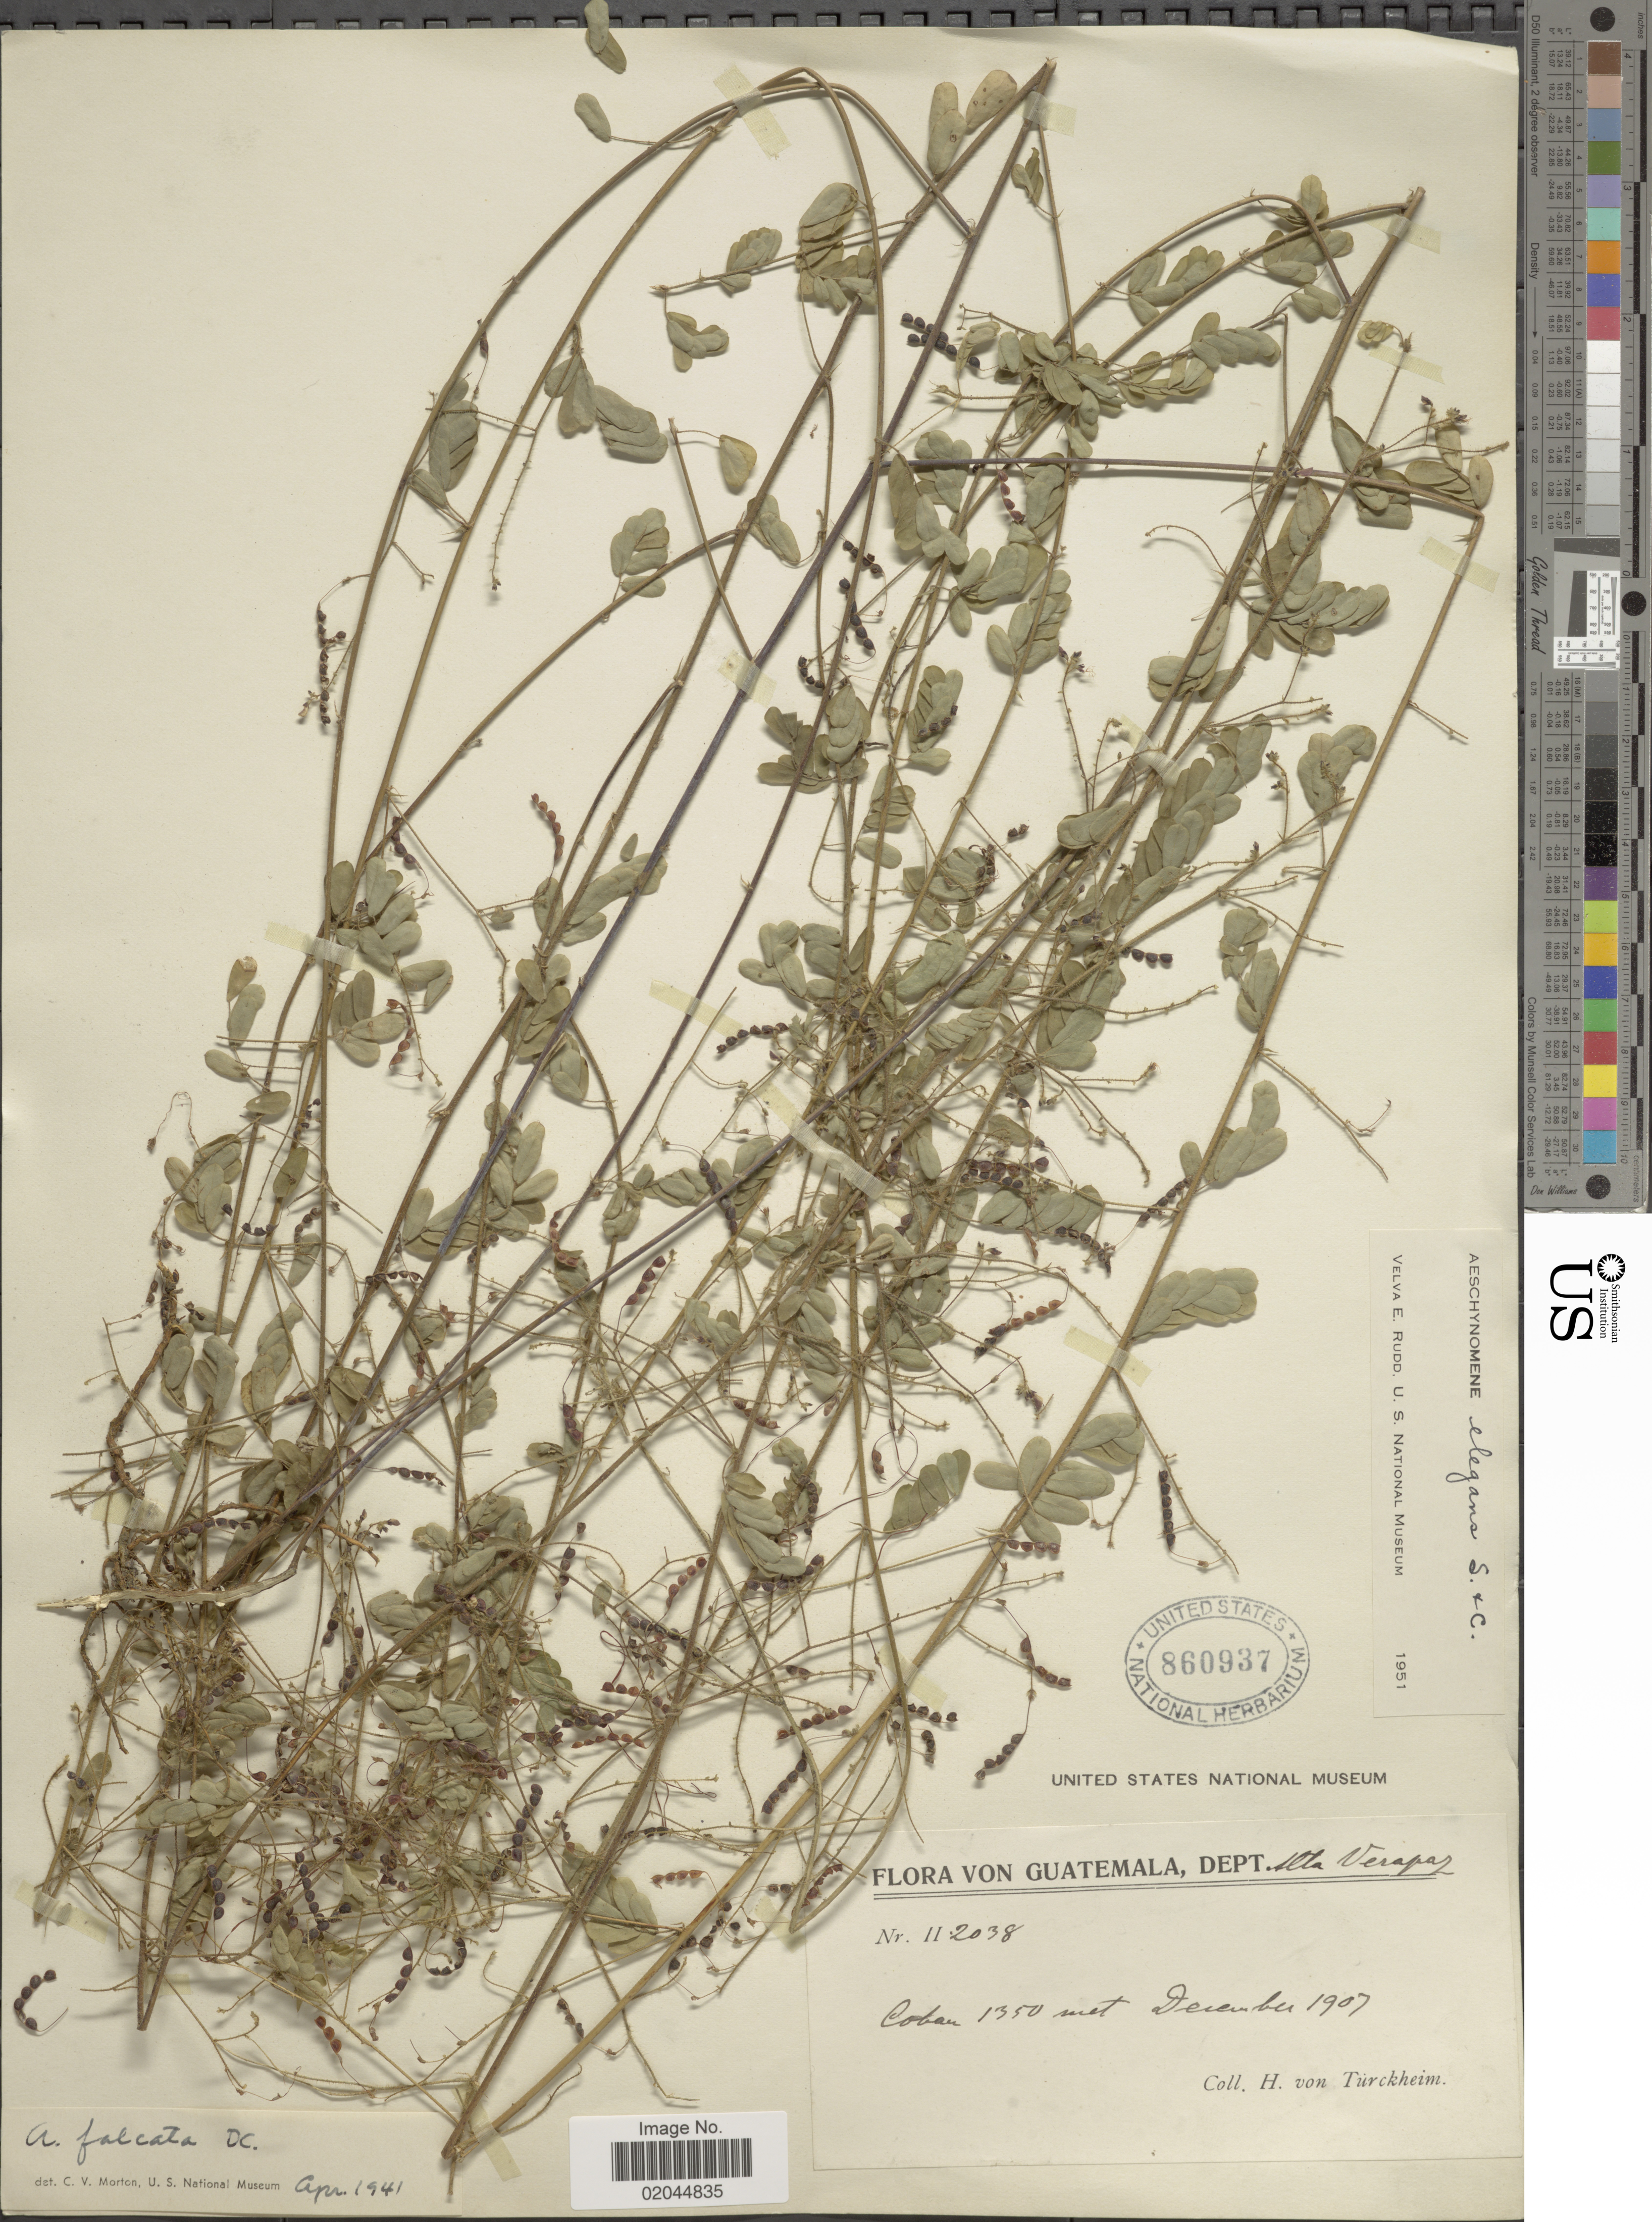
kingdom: Plantae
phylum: Tracheophyta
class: Magnoliopsida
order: Fabales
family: Fabaceae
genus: Aeschynomene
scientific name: Aeschynomene elegans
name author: Cham. ex Schltdl.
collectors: H. von Türckheim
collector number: II 2038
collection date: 1907-12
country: Guatemala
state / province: Alta Verapaz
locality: Coban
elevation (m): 1350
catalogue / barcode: US 860937